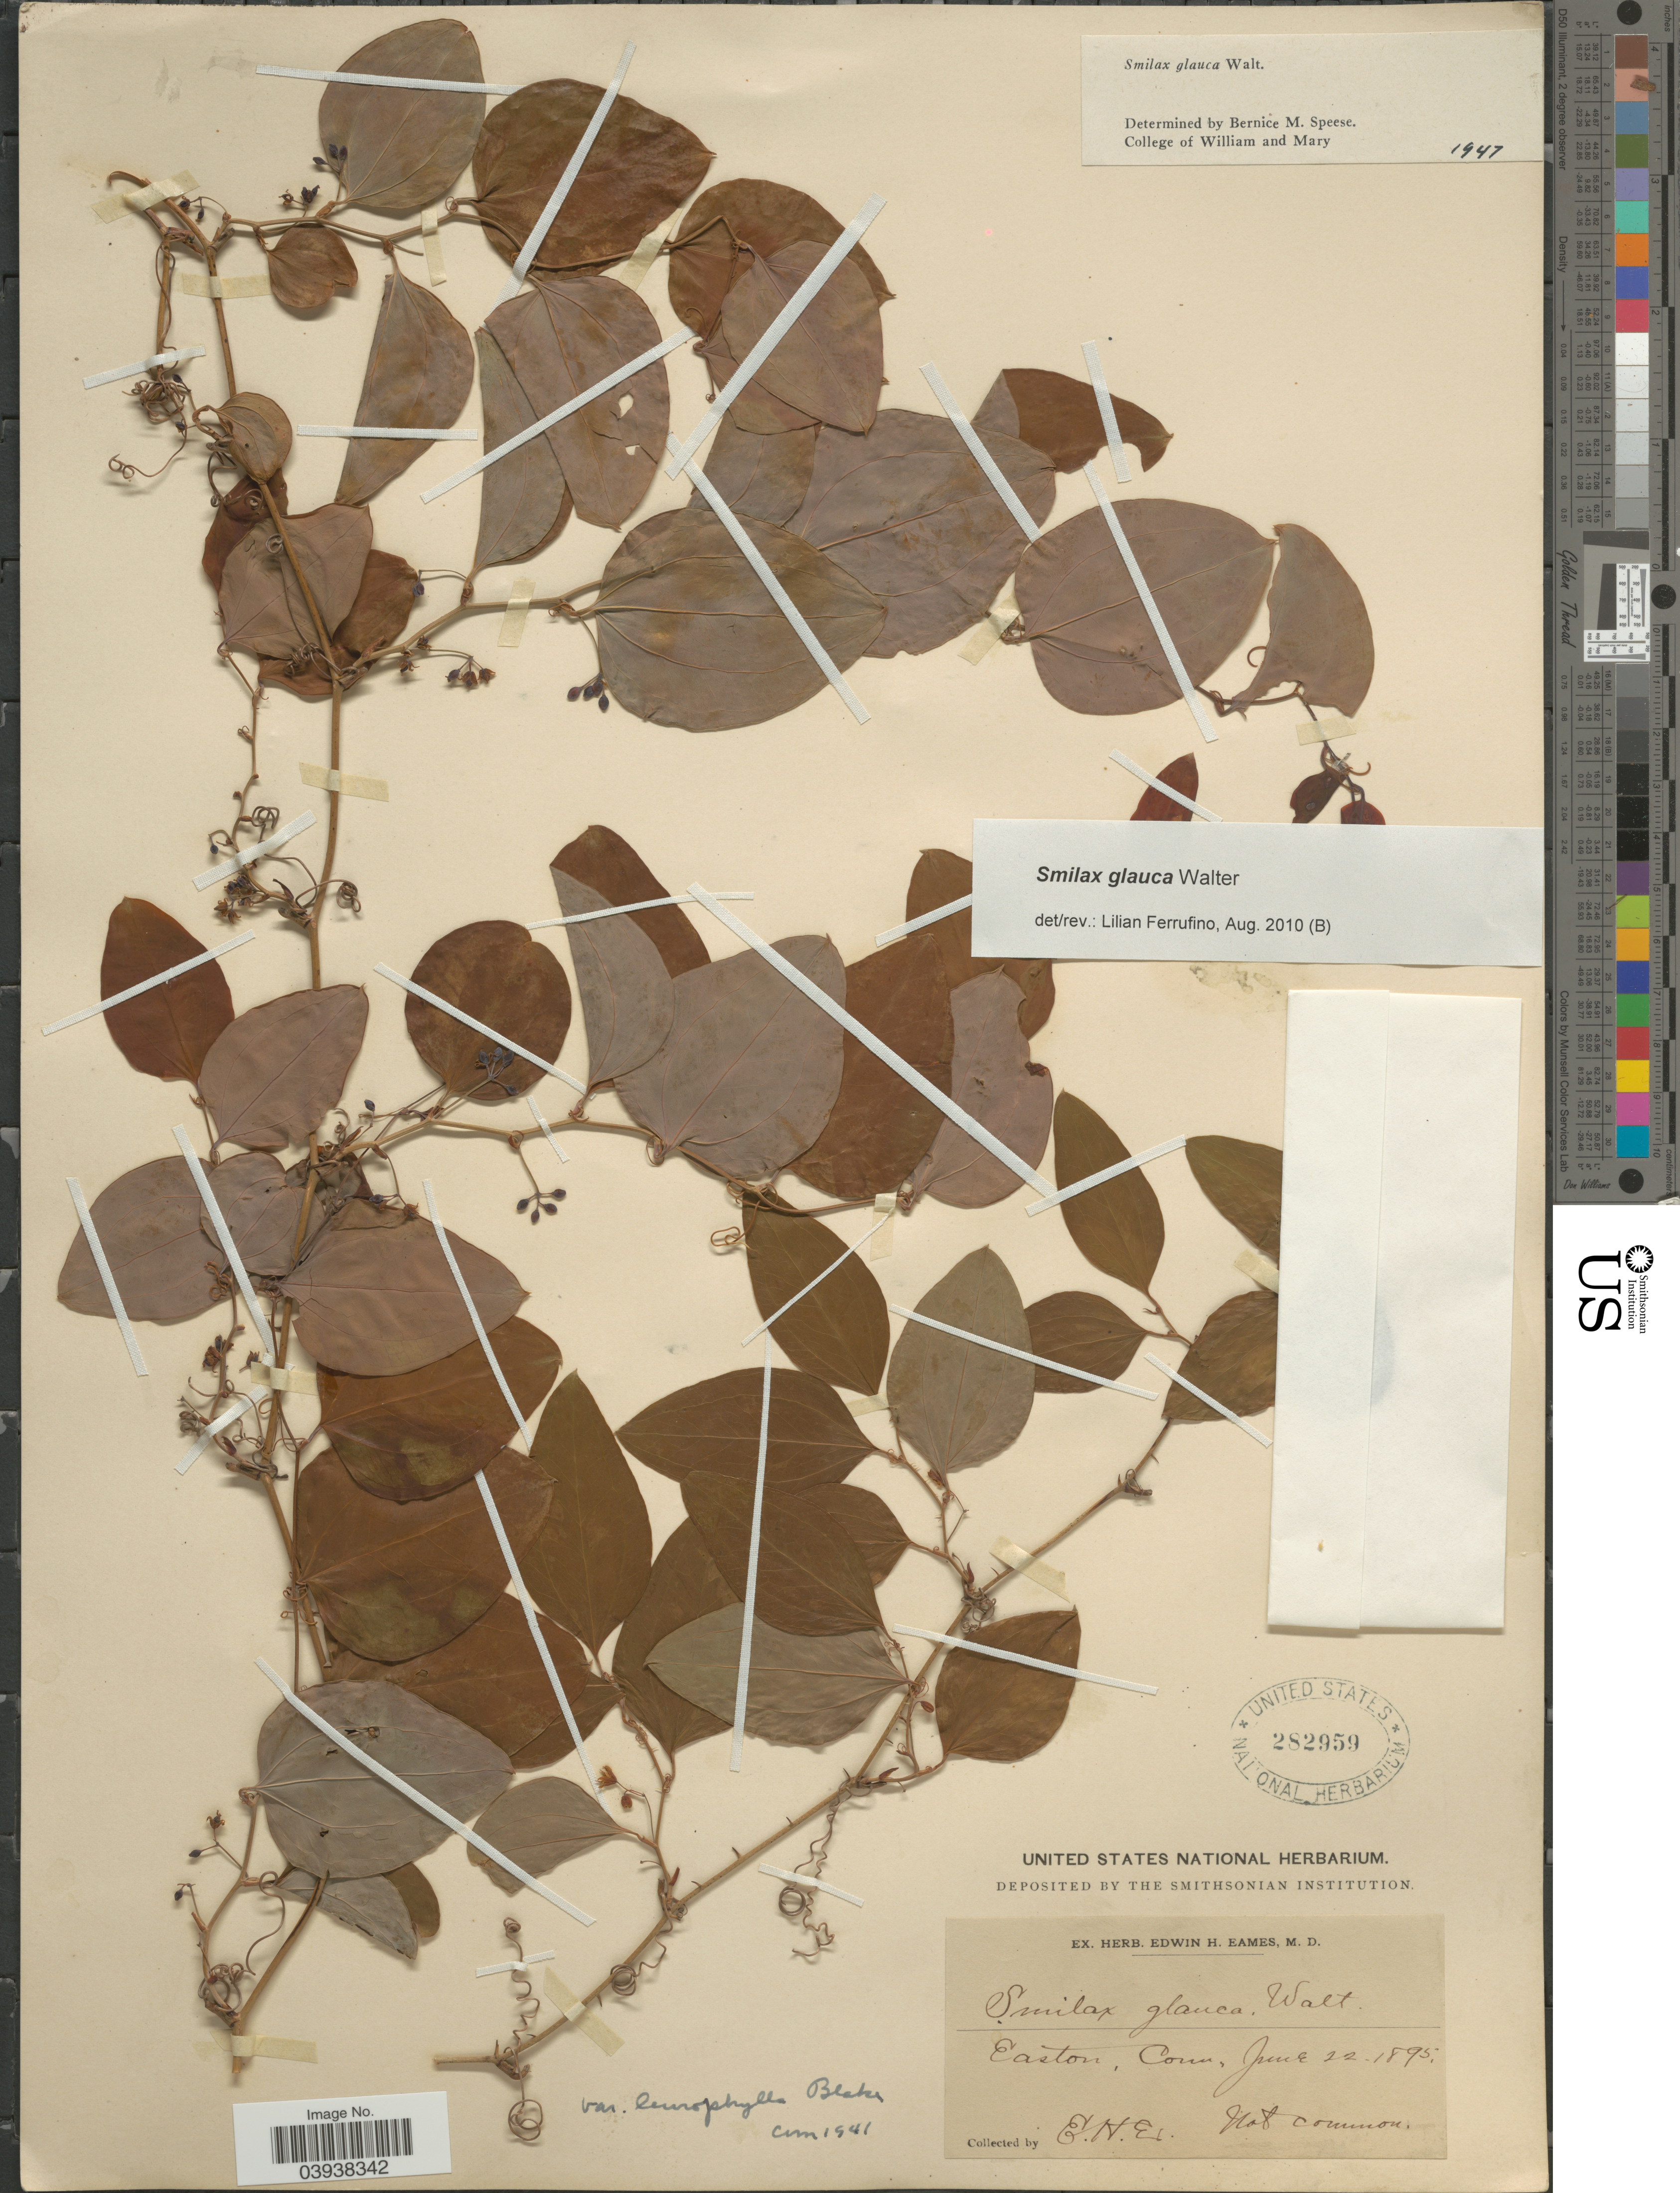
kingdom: Plantae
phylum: Tracheophyta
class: Liliopsida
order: Liliales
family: Smilacaceae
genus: Smilax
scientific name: Smilax glauca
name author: Walter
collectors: E. H. Eames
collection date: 1895-06-22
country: United States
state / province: Connecticut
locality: Easton.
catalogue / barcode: US 282959